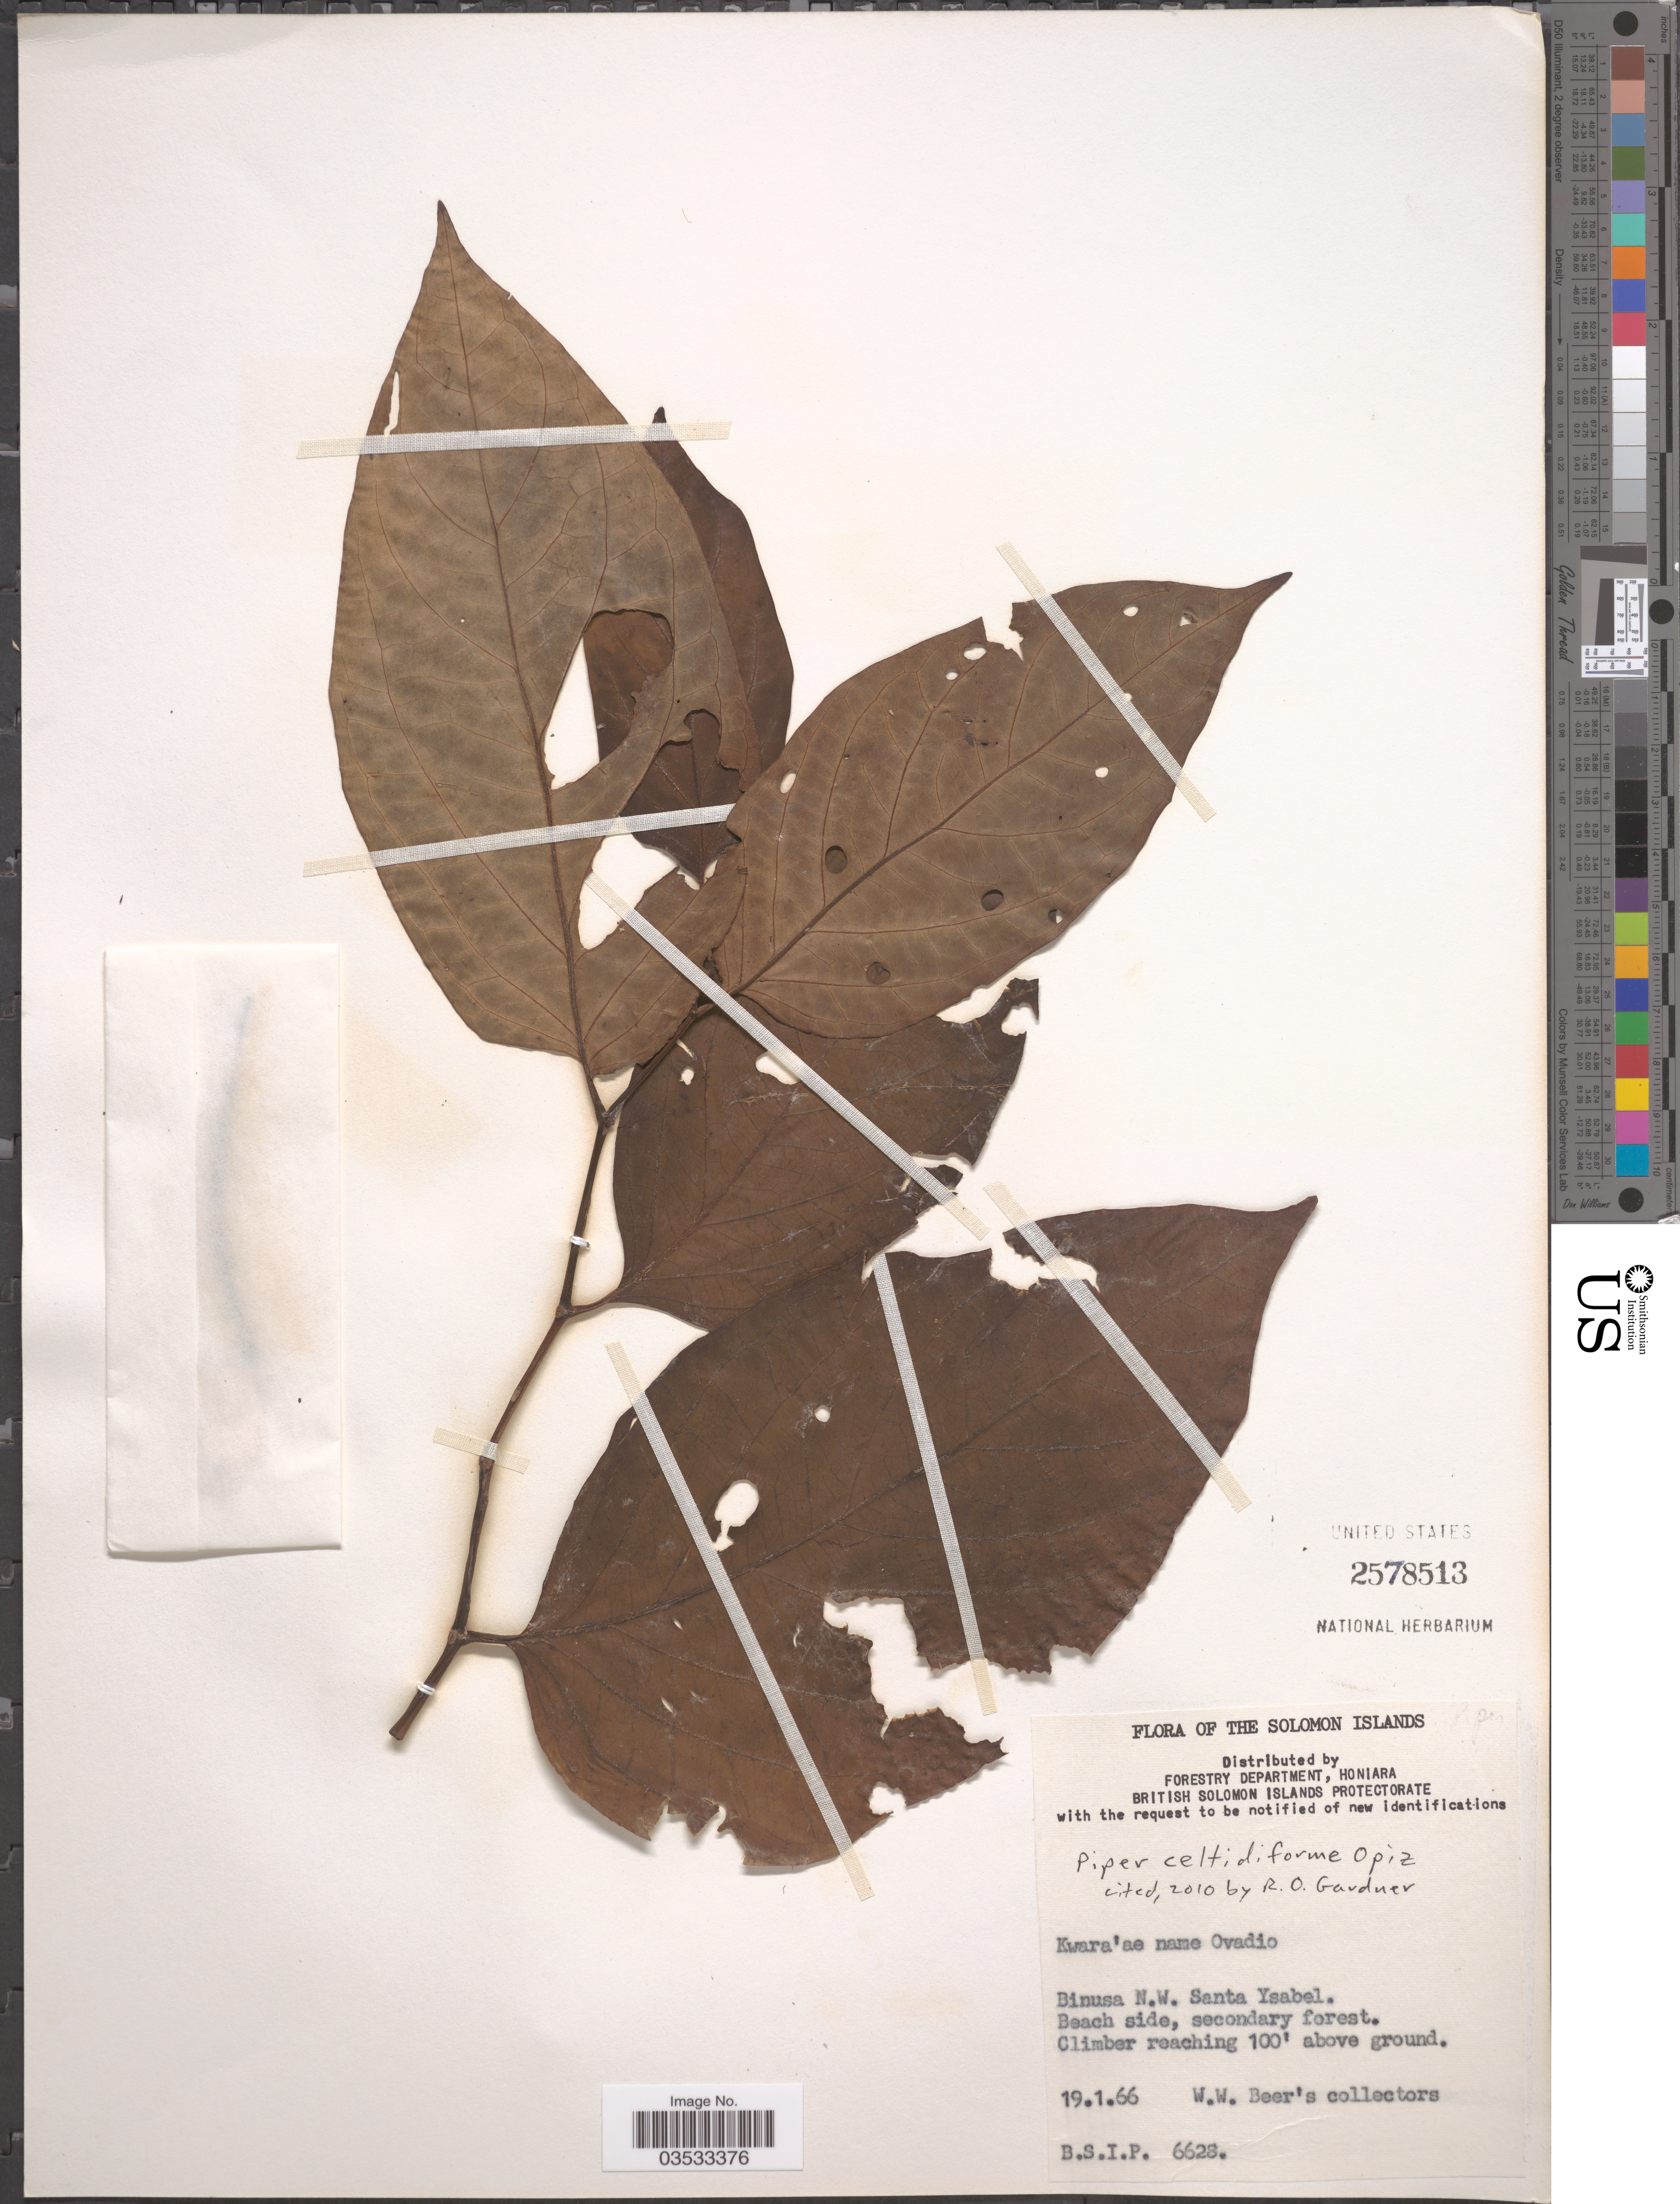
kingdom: Plantae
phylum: Tracheophyta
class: Magnoliopsida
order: Piperales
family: Piperaceae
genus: Piper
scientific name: Piper celtidiforme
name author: Opiz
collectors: W. W. Beers Collectors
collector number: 6628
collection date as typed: Transcribed d/m/y: 19/1/66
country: Solomon Islands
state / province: Solomon Islands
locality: Kwara'ae name Ovadio. Binusa N.W. Santa Ysabel.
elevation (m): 30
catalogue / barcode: US 2578513